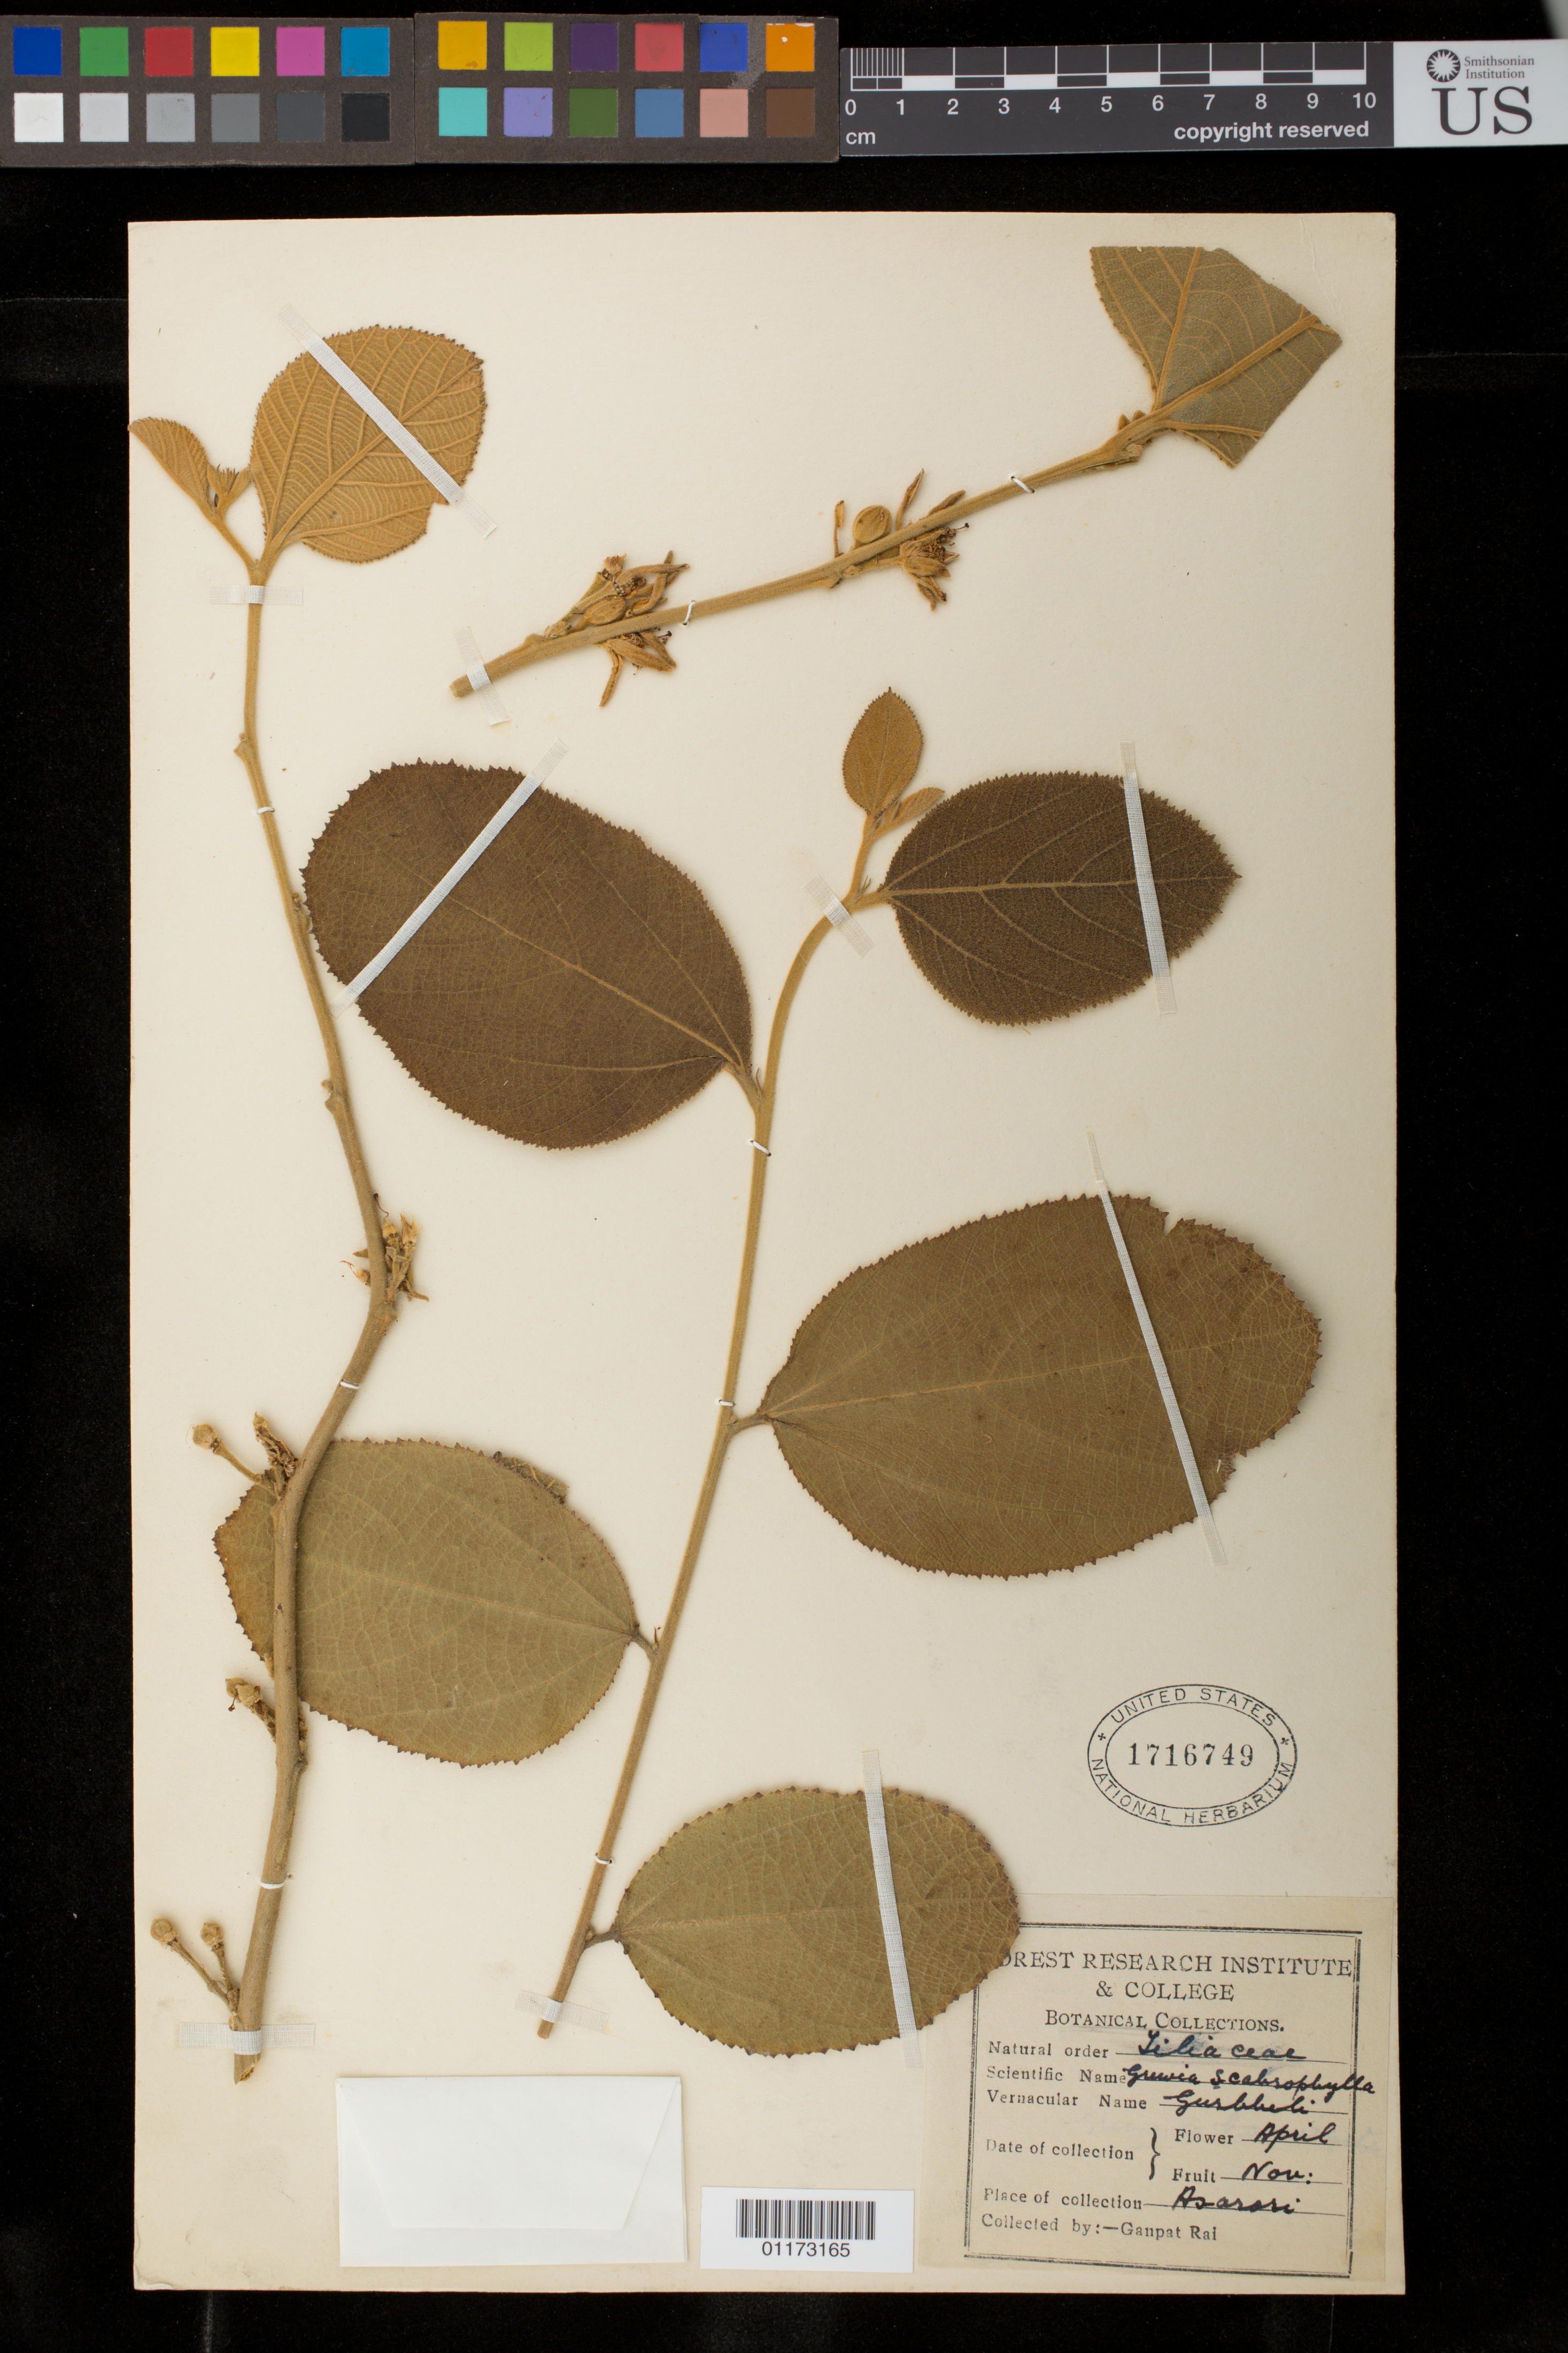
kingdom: Plantae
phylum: Tracheophyta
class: Magnoliopsida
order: Malvales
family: Malvaceae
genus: Grewia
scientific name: Grewia sclerophylla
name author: Roxb. ex G. Don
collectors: G. Rai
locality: Asarari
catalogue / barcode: US 1716749